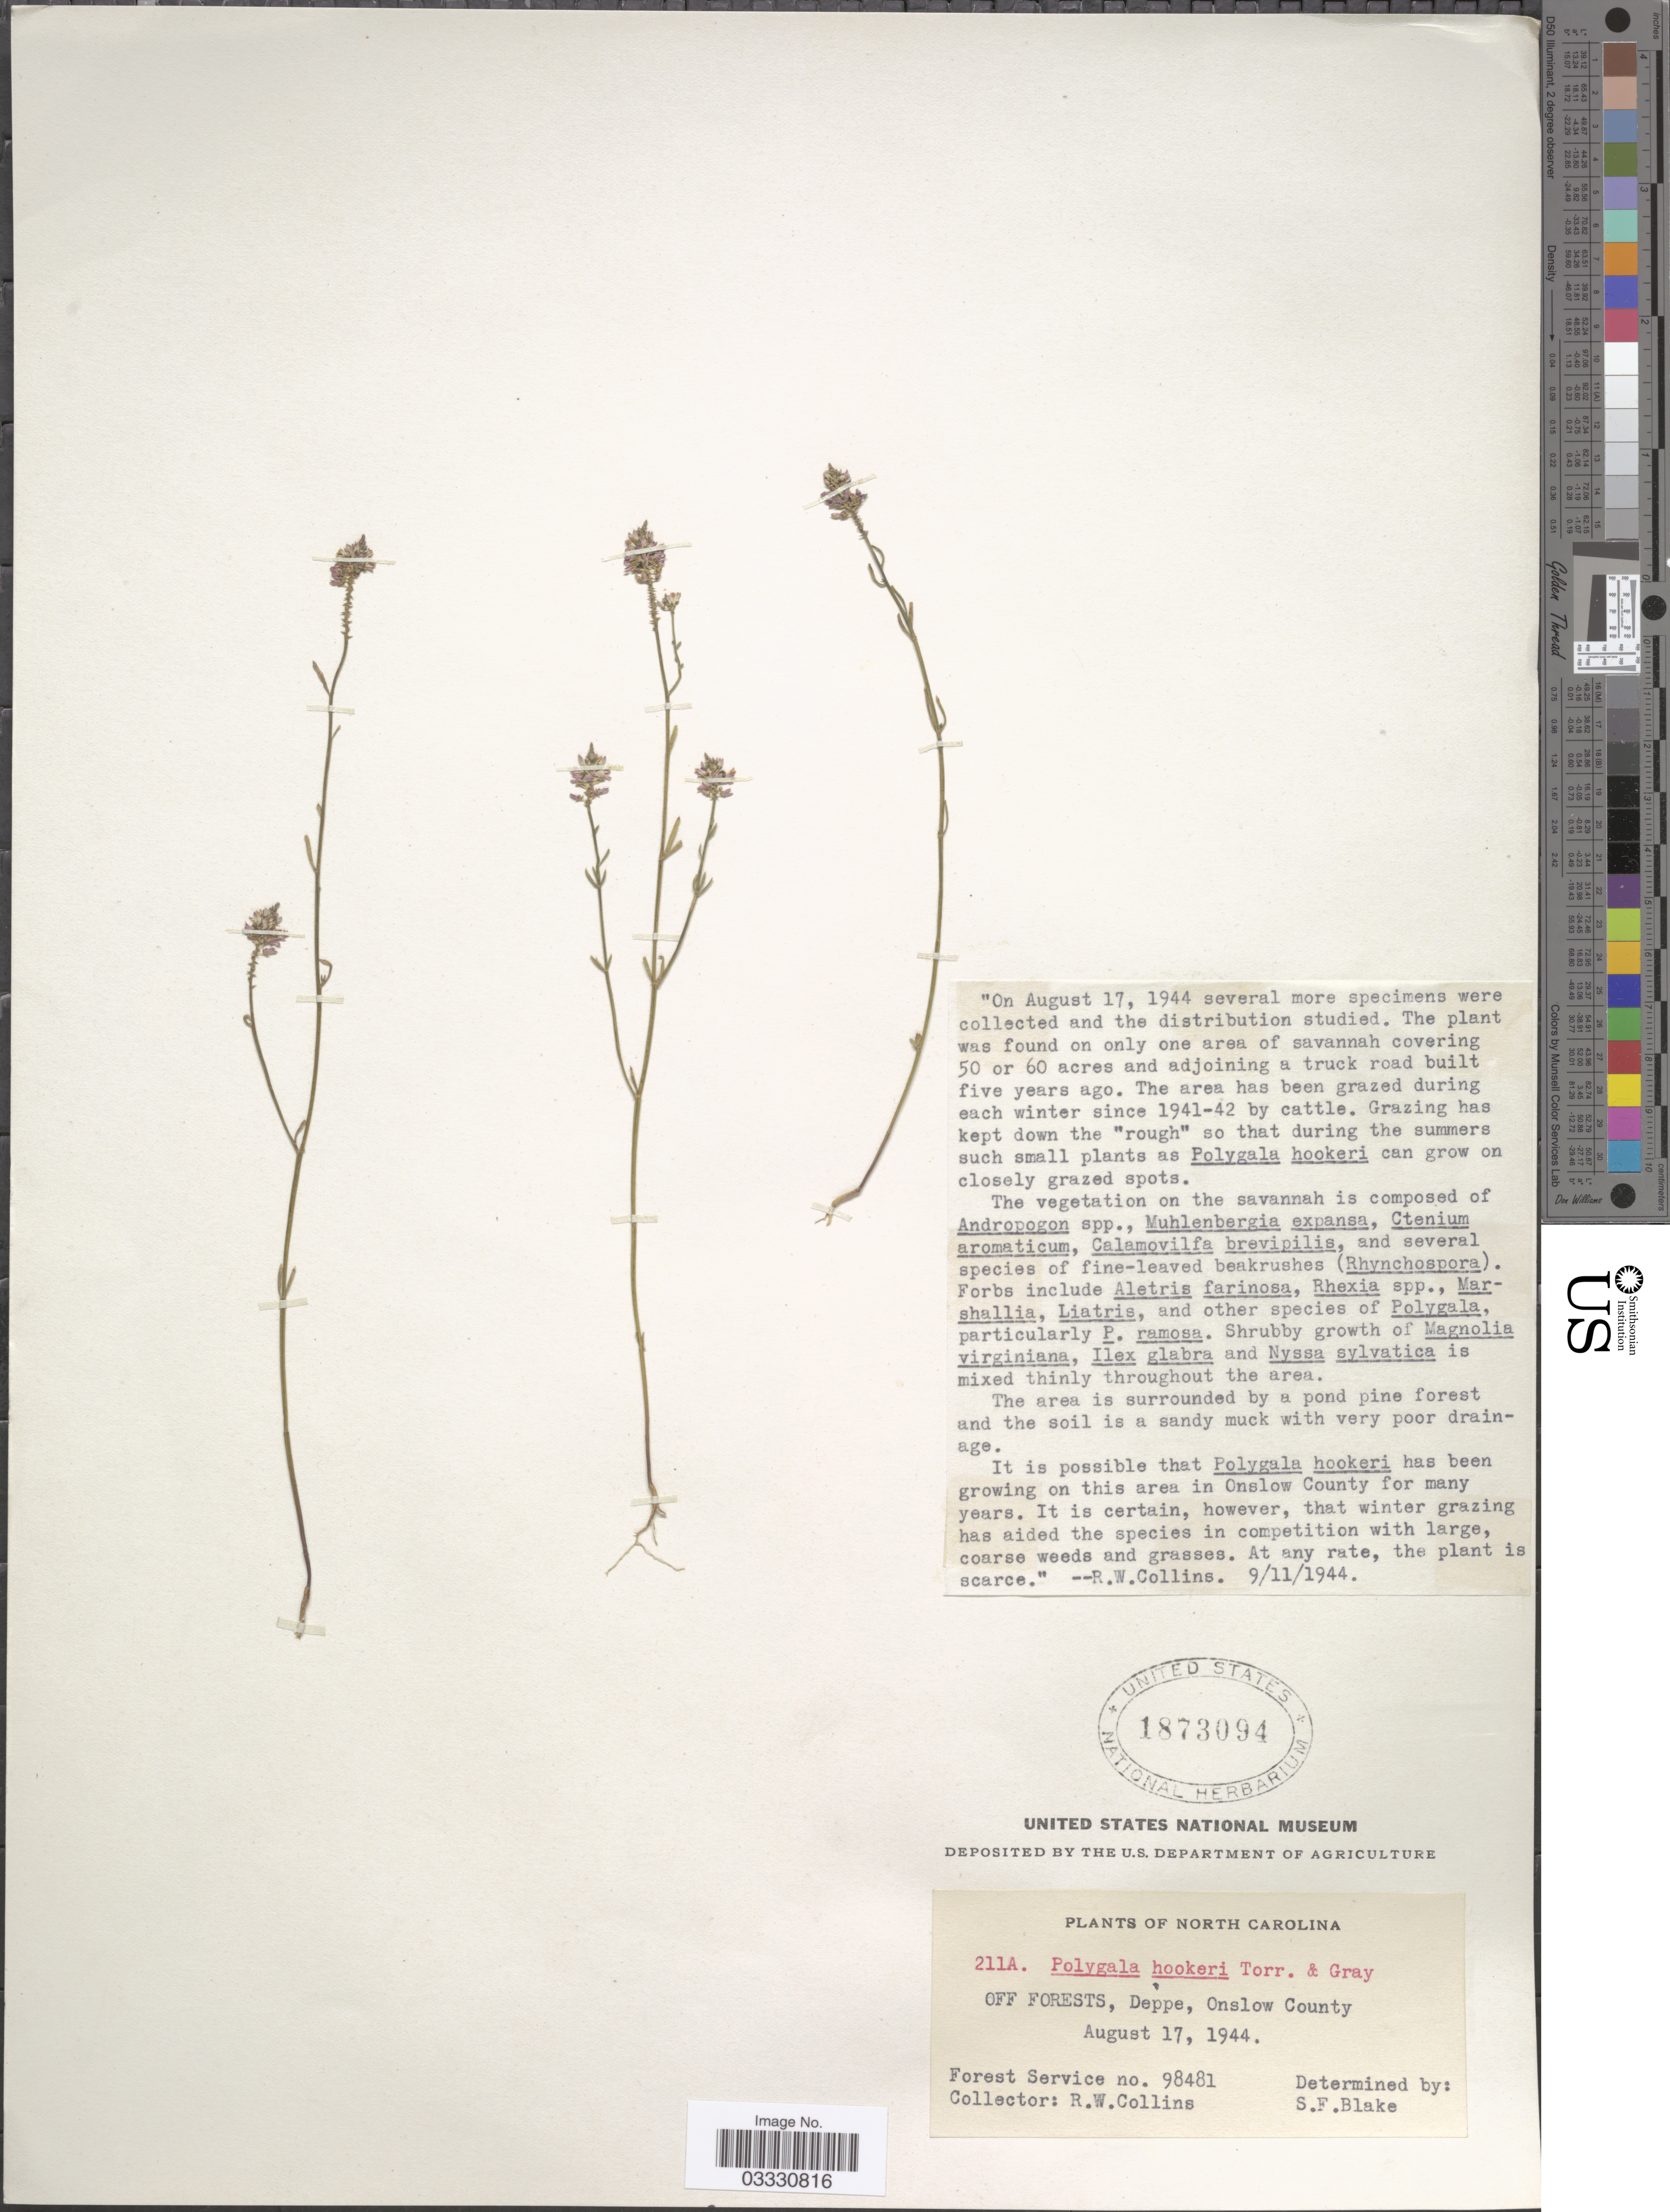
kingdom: Plantae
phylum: Tracheophyta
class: Magnoliopsida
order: Fabales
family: Polygalaceae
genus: Polygala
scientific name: Polygala hookeri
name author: Torr. & A. Gray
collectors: R. Collins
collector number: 211A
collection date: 1944-11-09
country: United States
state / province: North Carolina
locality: Off Forests, Deppe, Onslow County.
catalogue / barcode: US 1873094